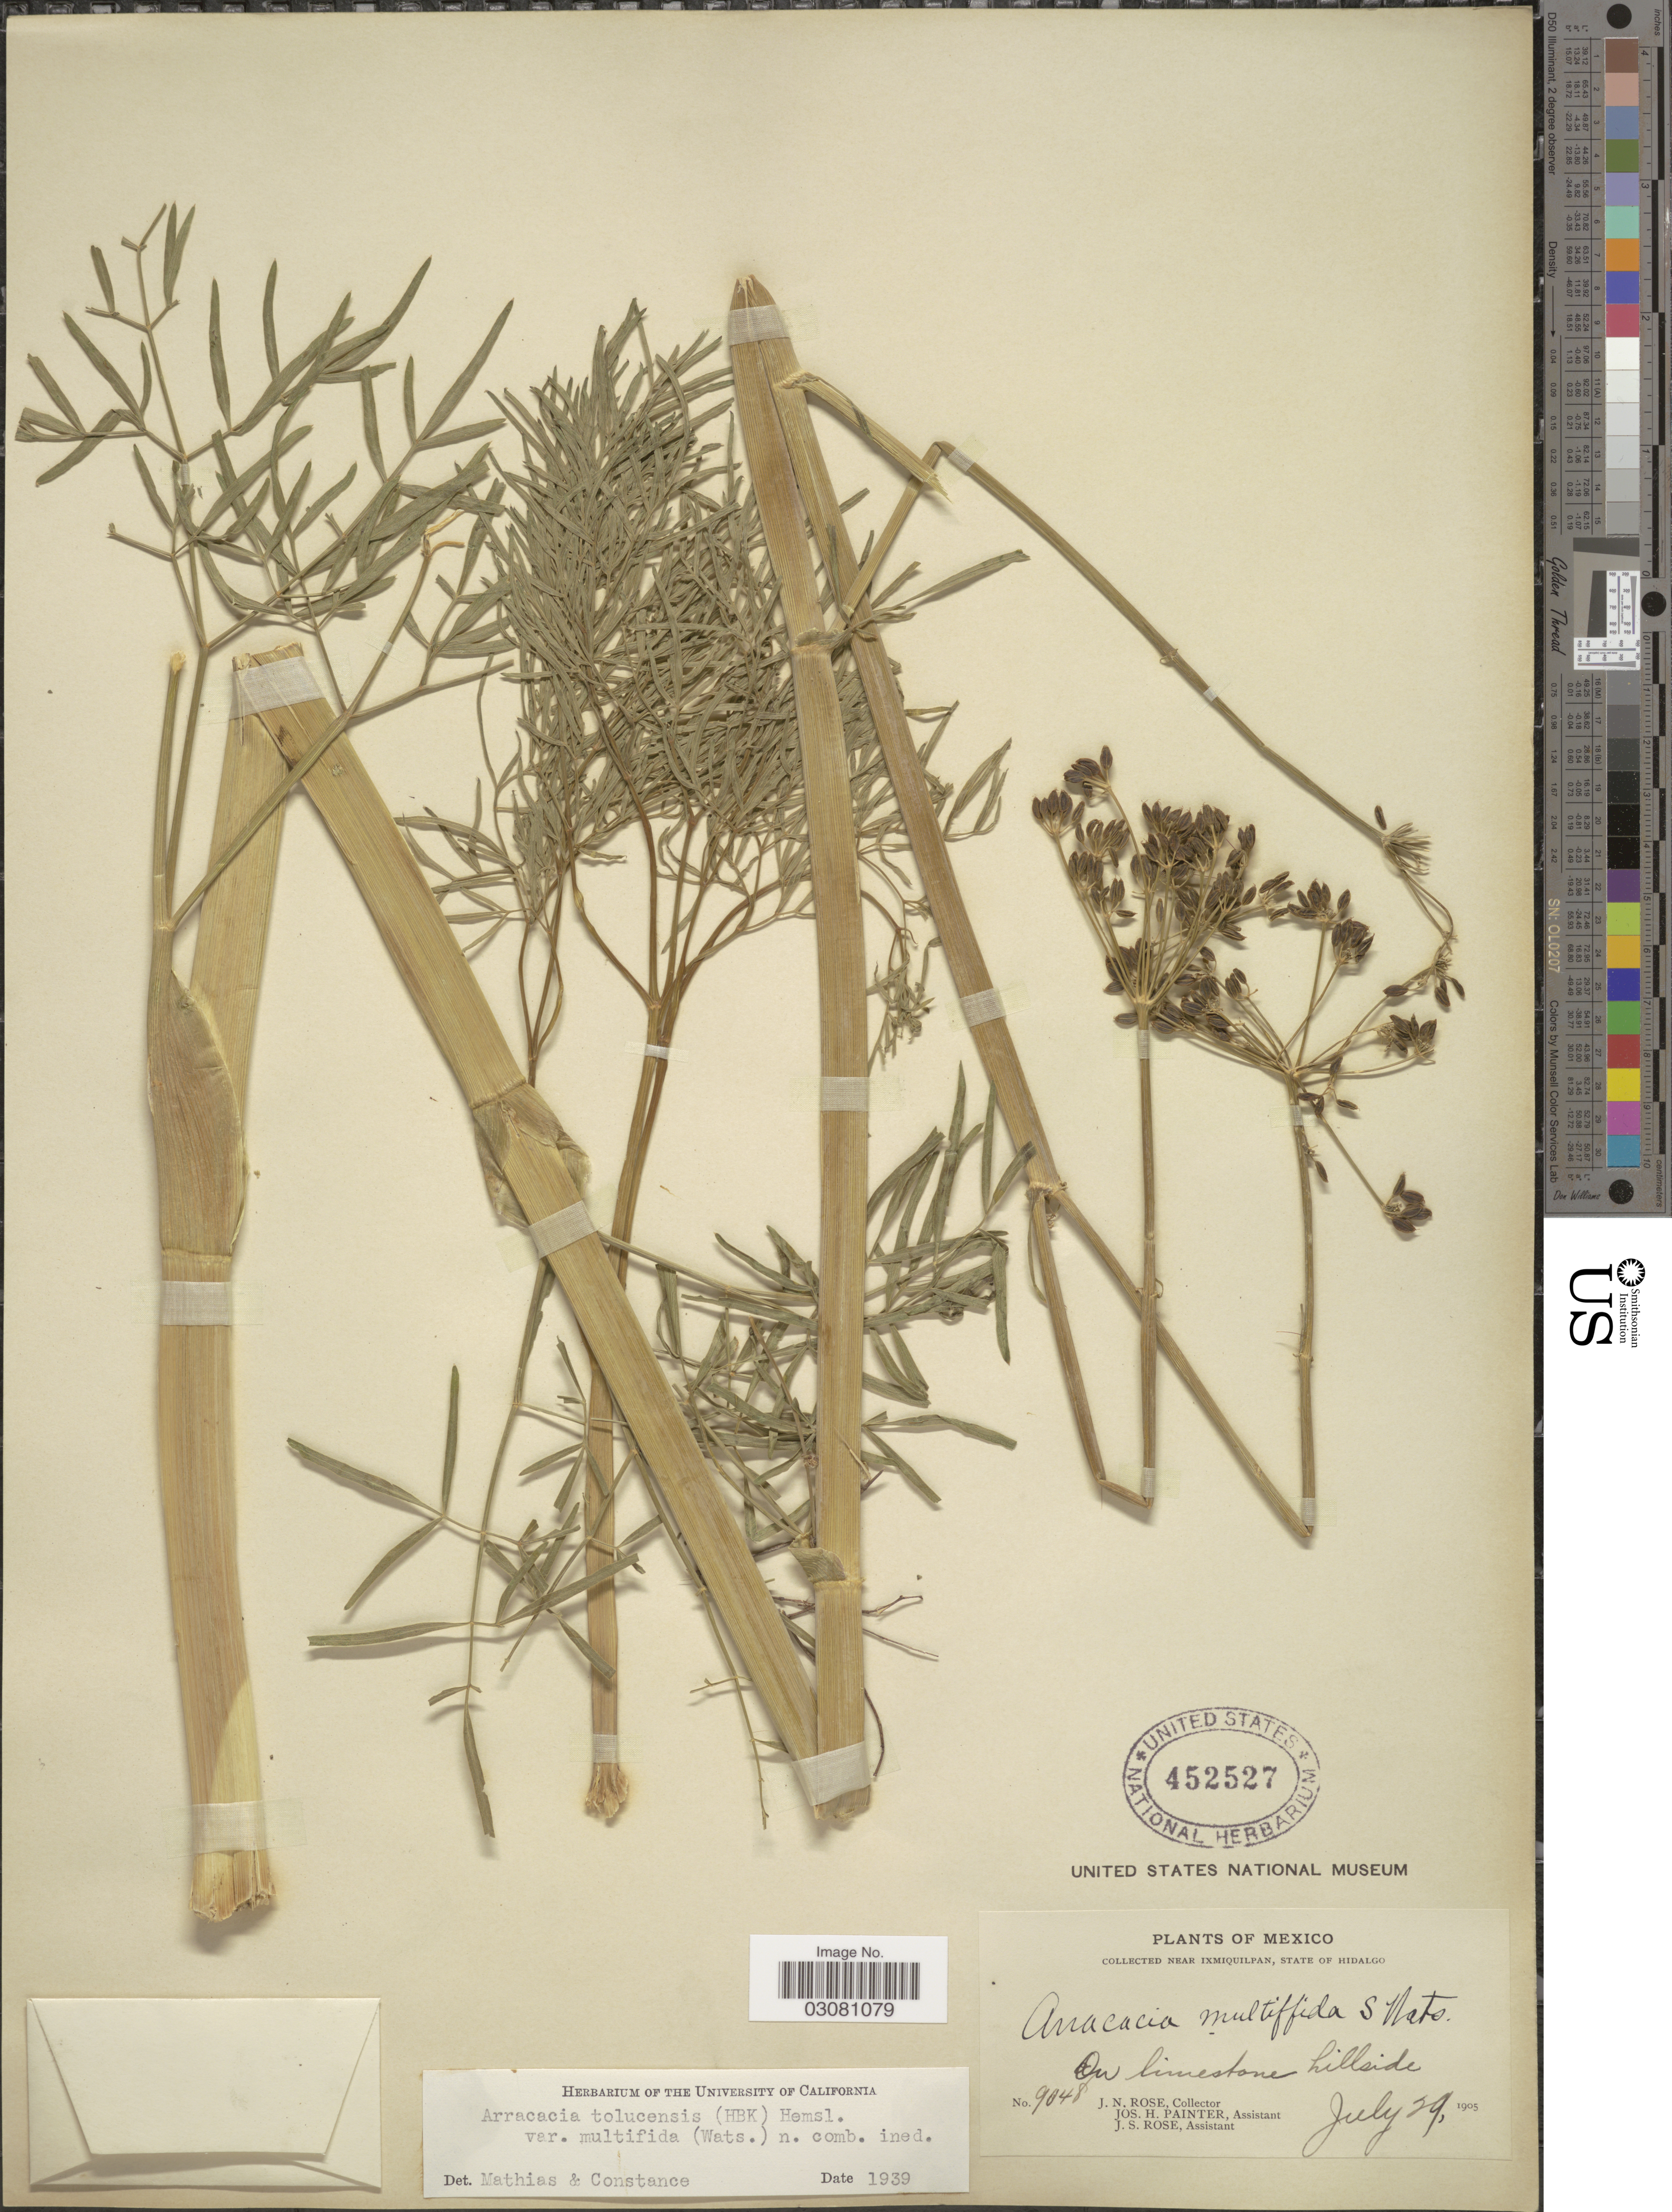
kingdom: Plantae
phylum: Tracheophyta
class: Magnoliopsida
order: Apiales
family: Apiaceae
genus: Arracacia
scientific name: Arracacia tolucensis var. multifida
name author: (S. Watson) Mathias & Constance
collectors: J. N. Rose, J. H. Painter & J. S. Rose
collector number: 9048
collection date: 1905-07-29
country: Mexico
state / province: Hidalgo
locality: Collected near Ixmiquilpan.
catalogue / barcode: US 452527